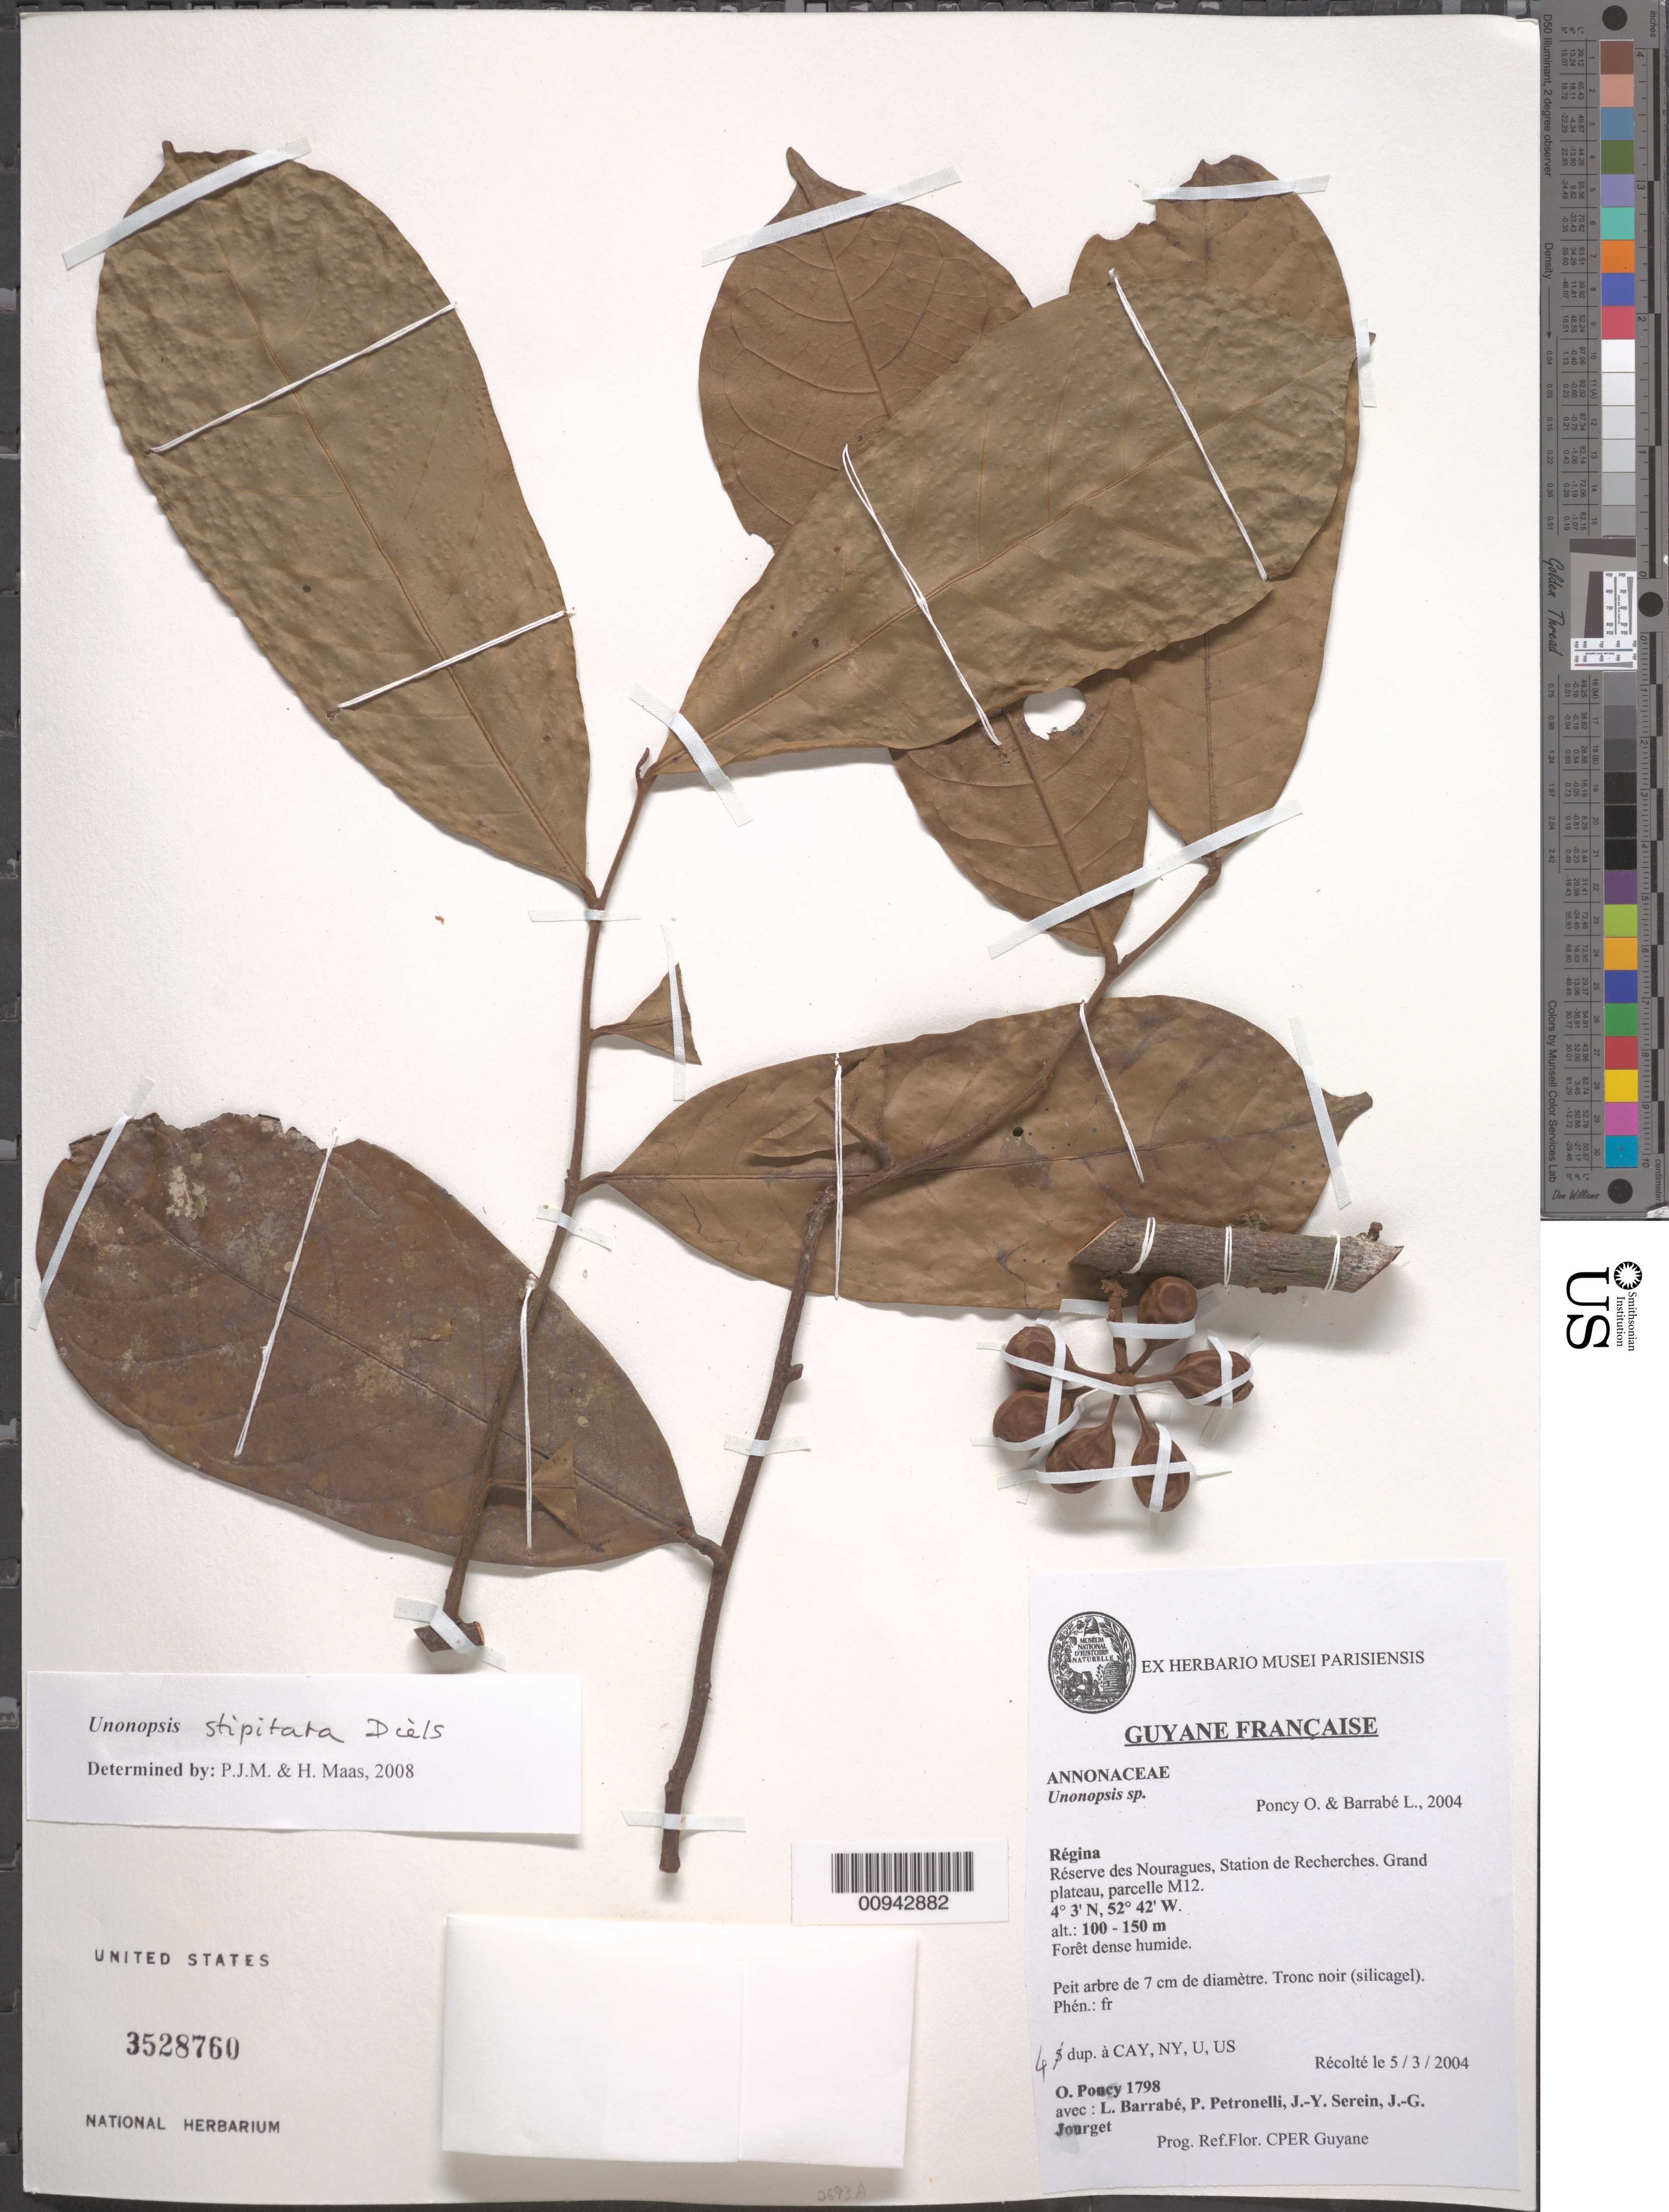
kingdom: Plantae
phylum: Tracheophyta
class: Magnoliopsida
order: Magnoliales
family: Annonaceae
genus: Unonopsis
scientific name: Unonopsis stipitata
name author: Diels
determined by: Maas, Paul J.; Maas, H.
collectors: O. Poncy, L. Barrabé, P. Petronelli, J. Serein & J. Jourget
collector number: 1798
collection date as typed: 5-Mar-04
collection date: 2004-03-05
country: French Guiana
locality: Régina, Réserve des Nouragues, Station de Recherches. Grand plateau, parcelle M12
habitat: Foret dense humide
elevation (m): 100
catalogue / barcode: US 3528760